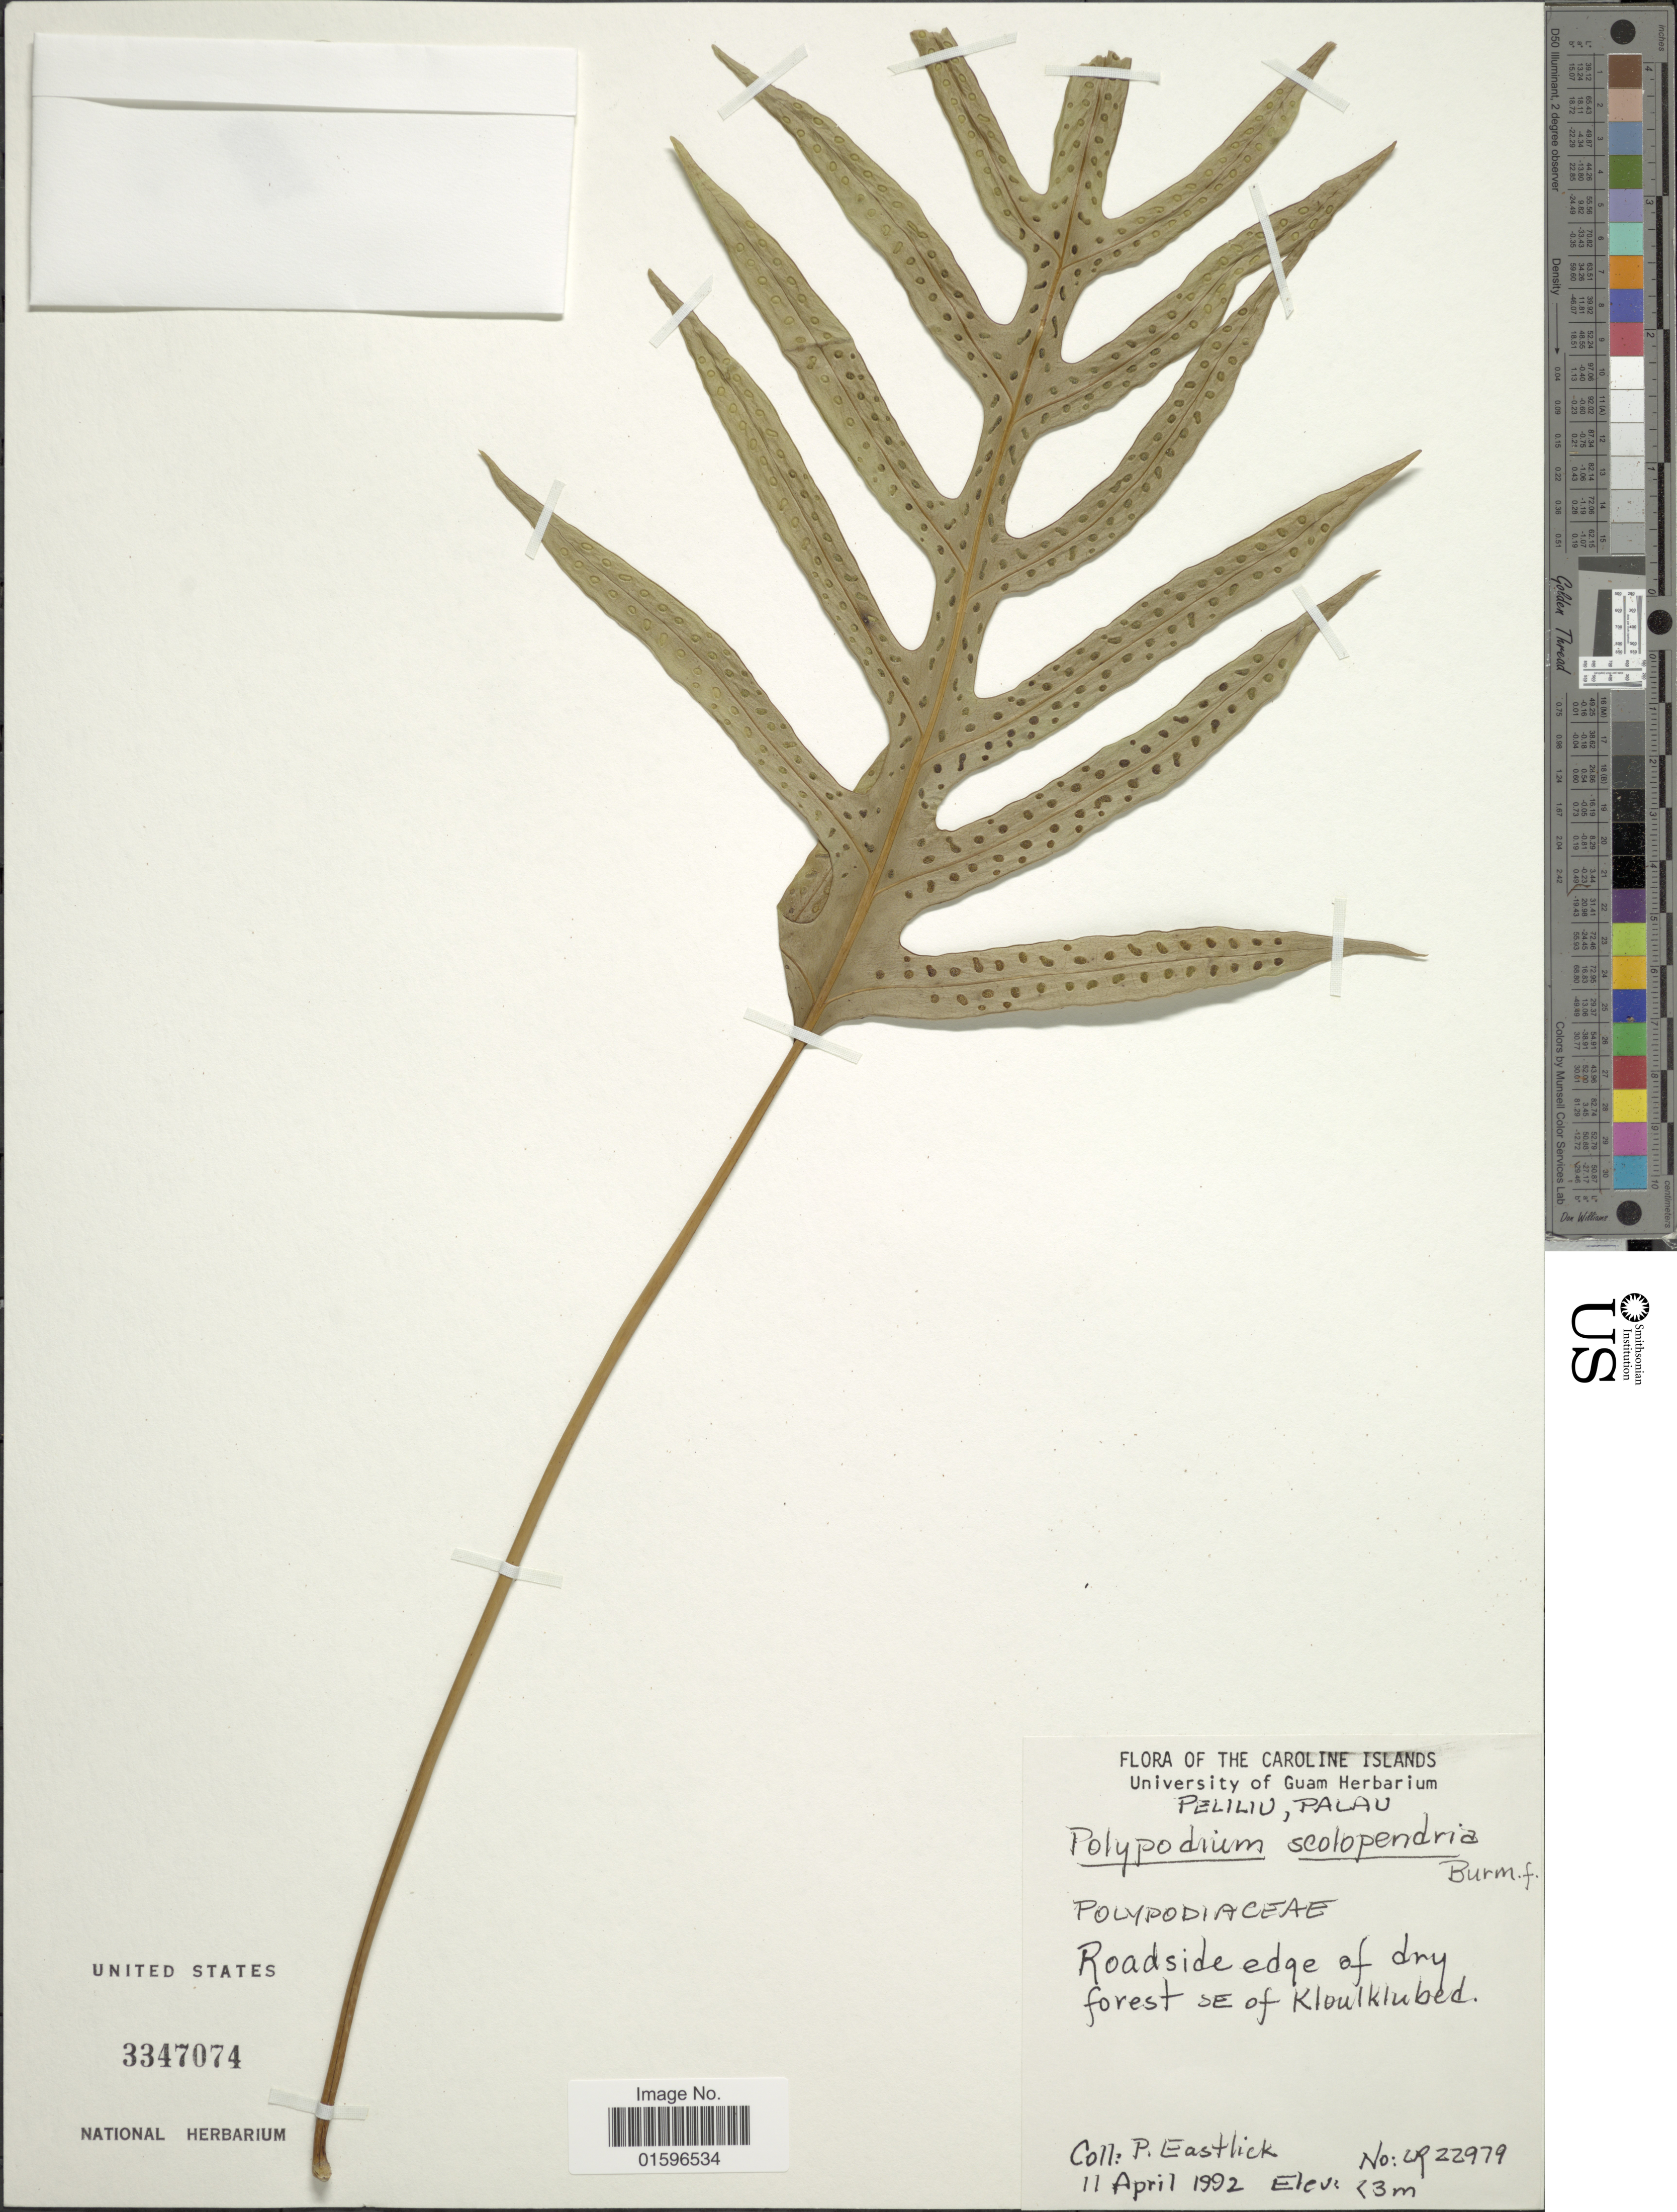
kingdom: Plantae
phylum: Tracheophyta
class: Polypodiopsida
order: Polypodiales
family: Polypodiaceae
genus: Polypodium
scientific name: Polypodium scolopendria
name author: Burm. f.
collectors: P. Eastlick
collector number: LR 22979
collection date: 1992-04-11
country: Palau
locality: Caroline Islands, Peliliu, Palau, roadside edge of dry forest SE of Kloulklubed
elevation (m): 3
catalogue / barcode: US 3347074